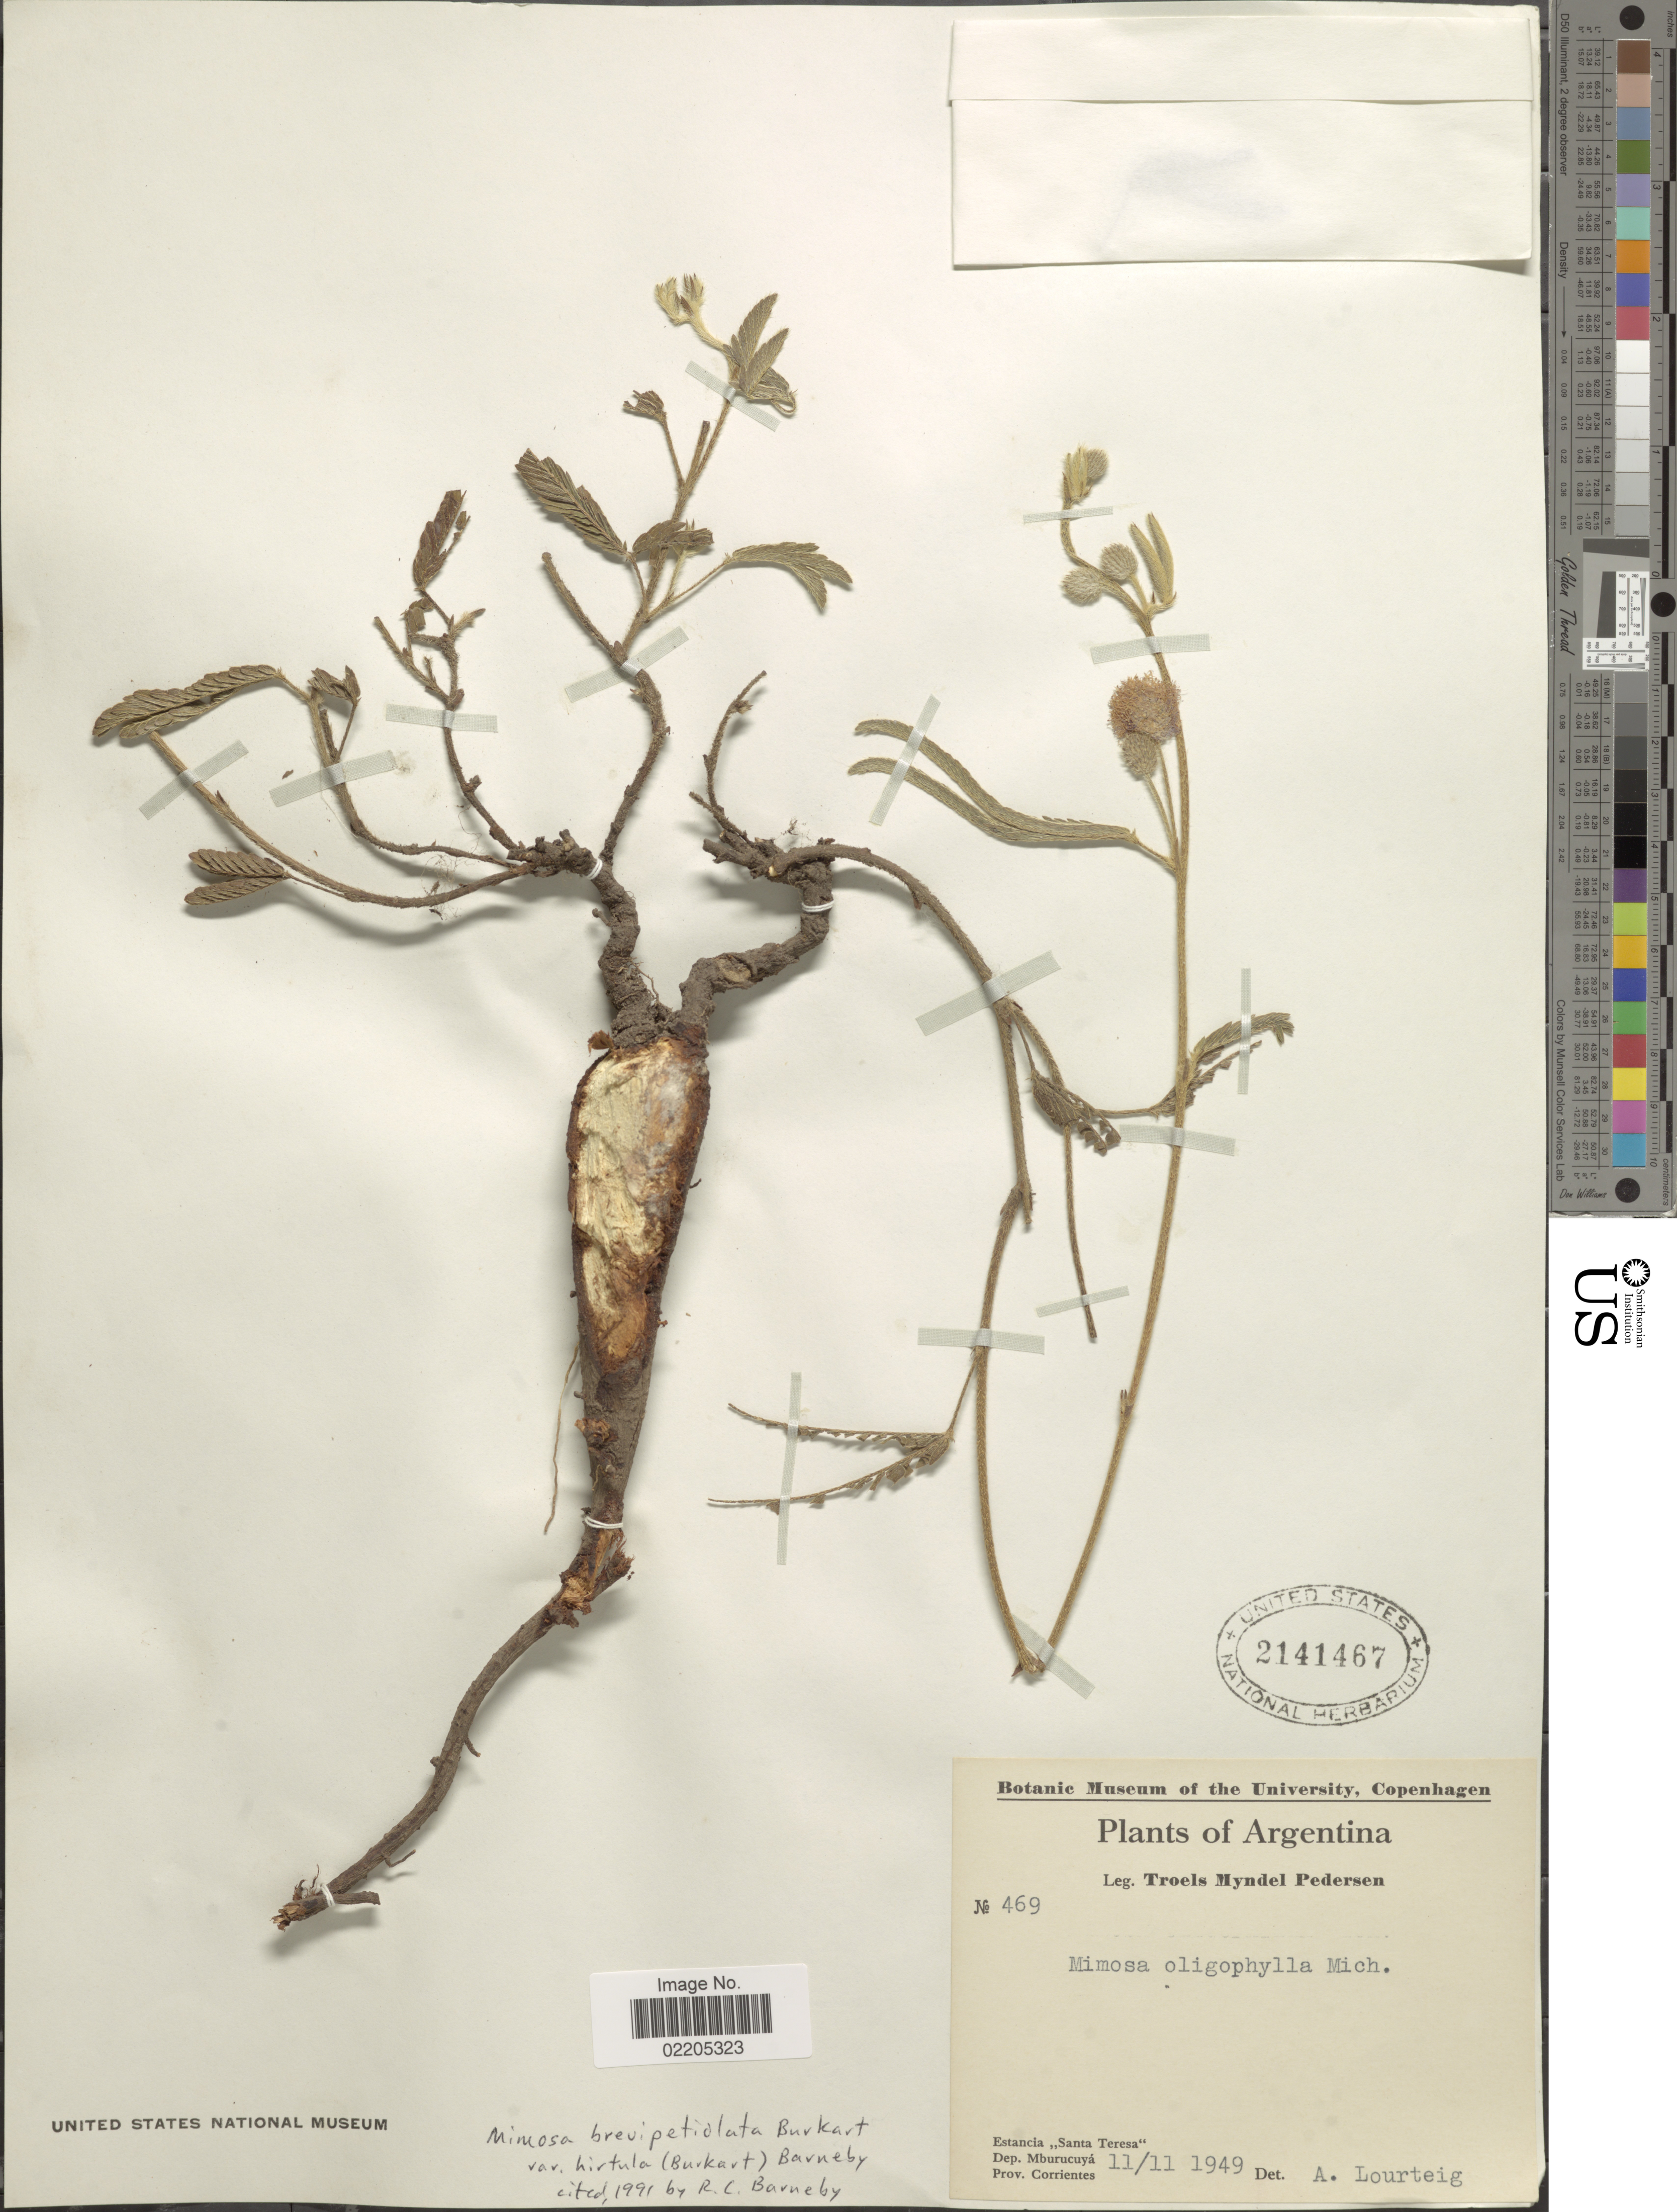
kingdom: Plantae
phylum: Tracheophyta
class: Magnoliopsida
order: Fabales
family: Fabaceae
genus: Mimosa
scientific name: Mimosa brevipetiolata var. hirtula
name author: (Burkart) Barneby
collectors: T. Pederson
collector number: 469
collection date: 1949-11-11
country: Argentina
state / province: Corrientes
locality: Dep. Mburucuya, Estancia Santa Teresa.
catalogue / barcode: US 2141467